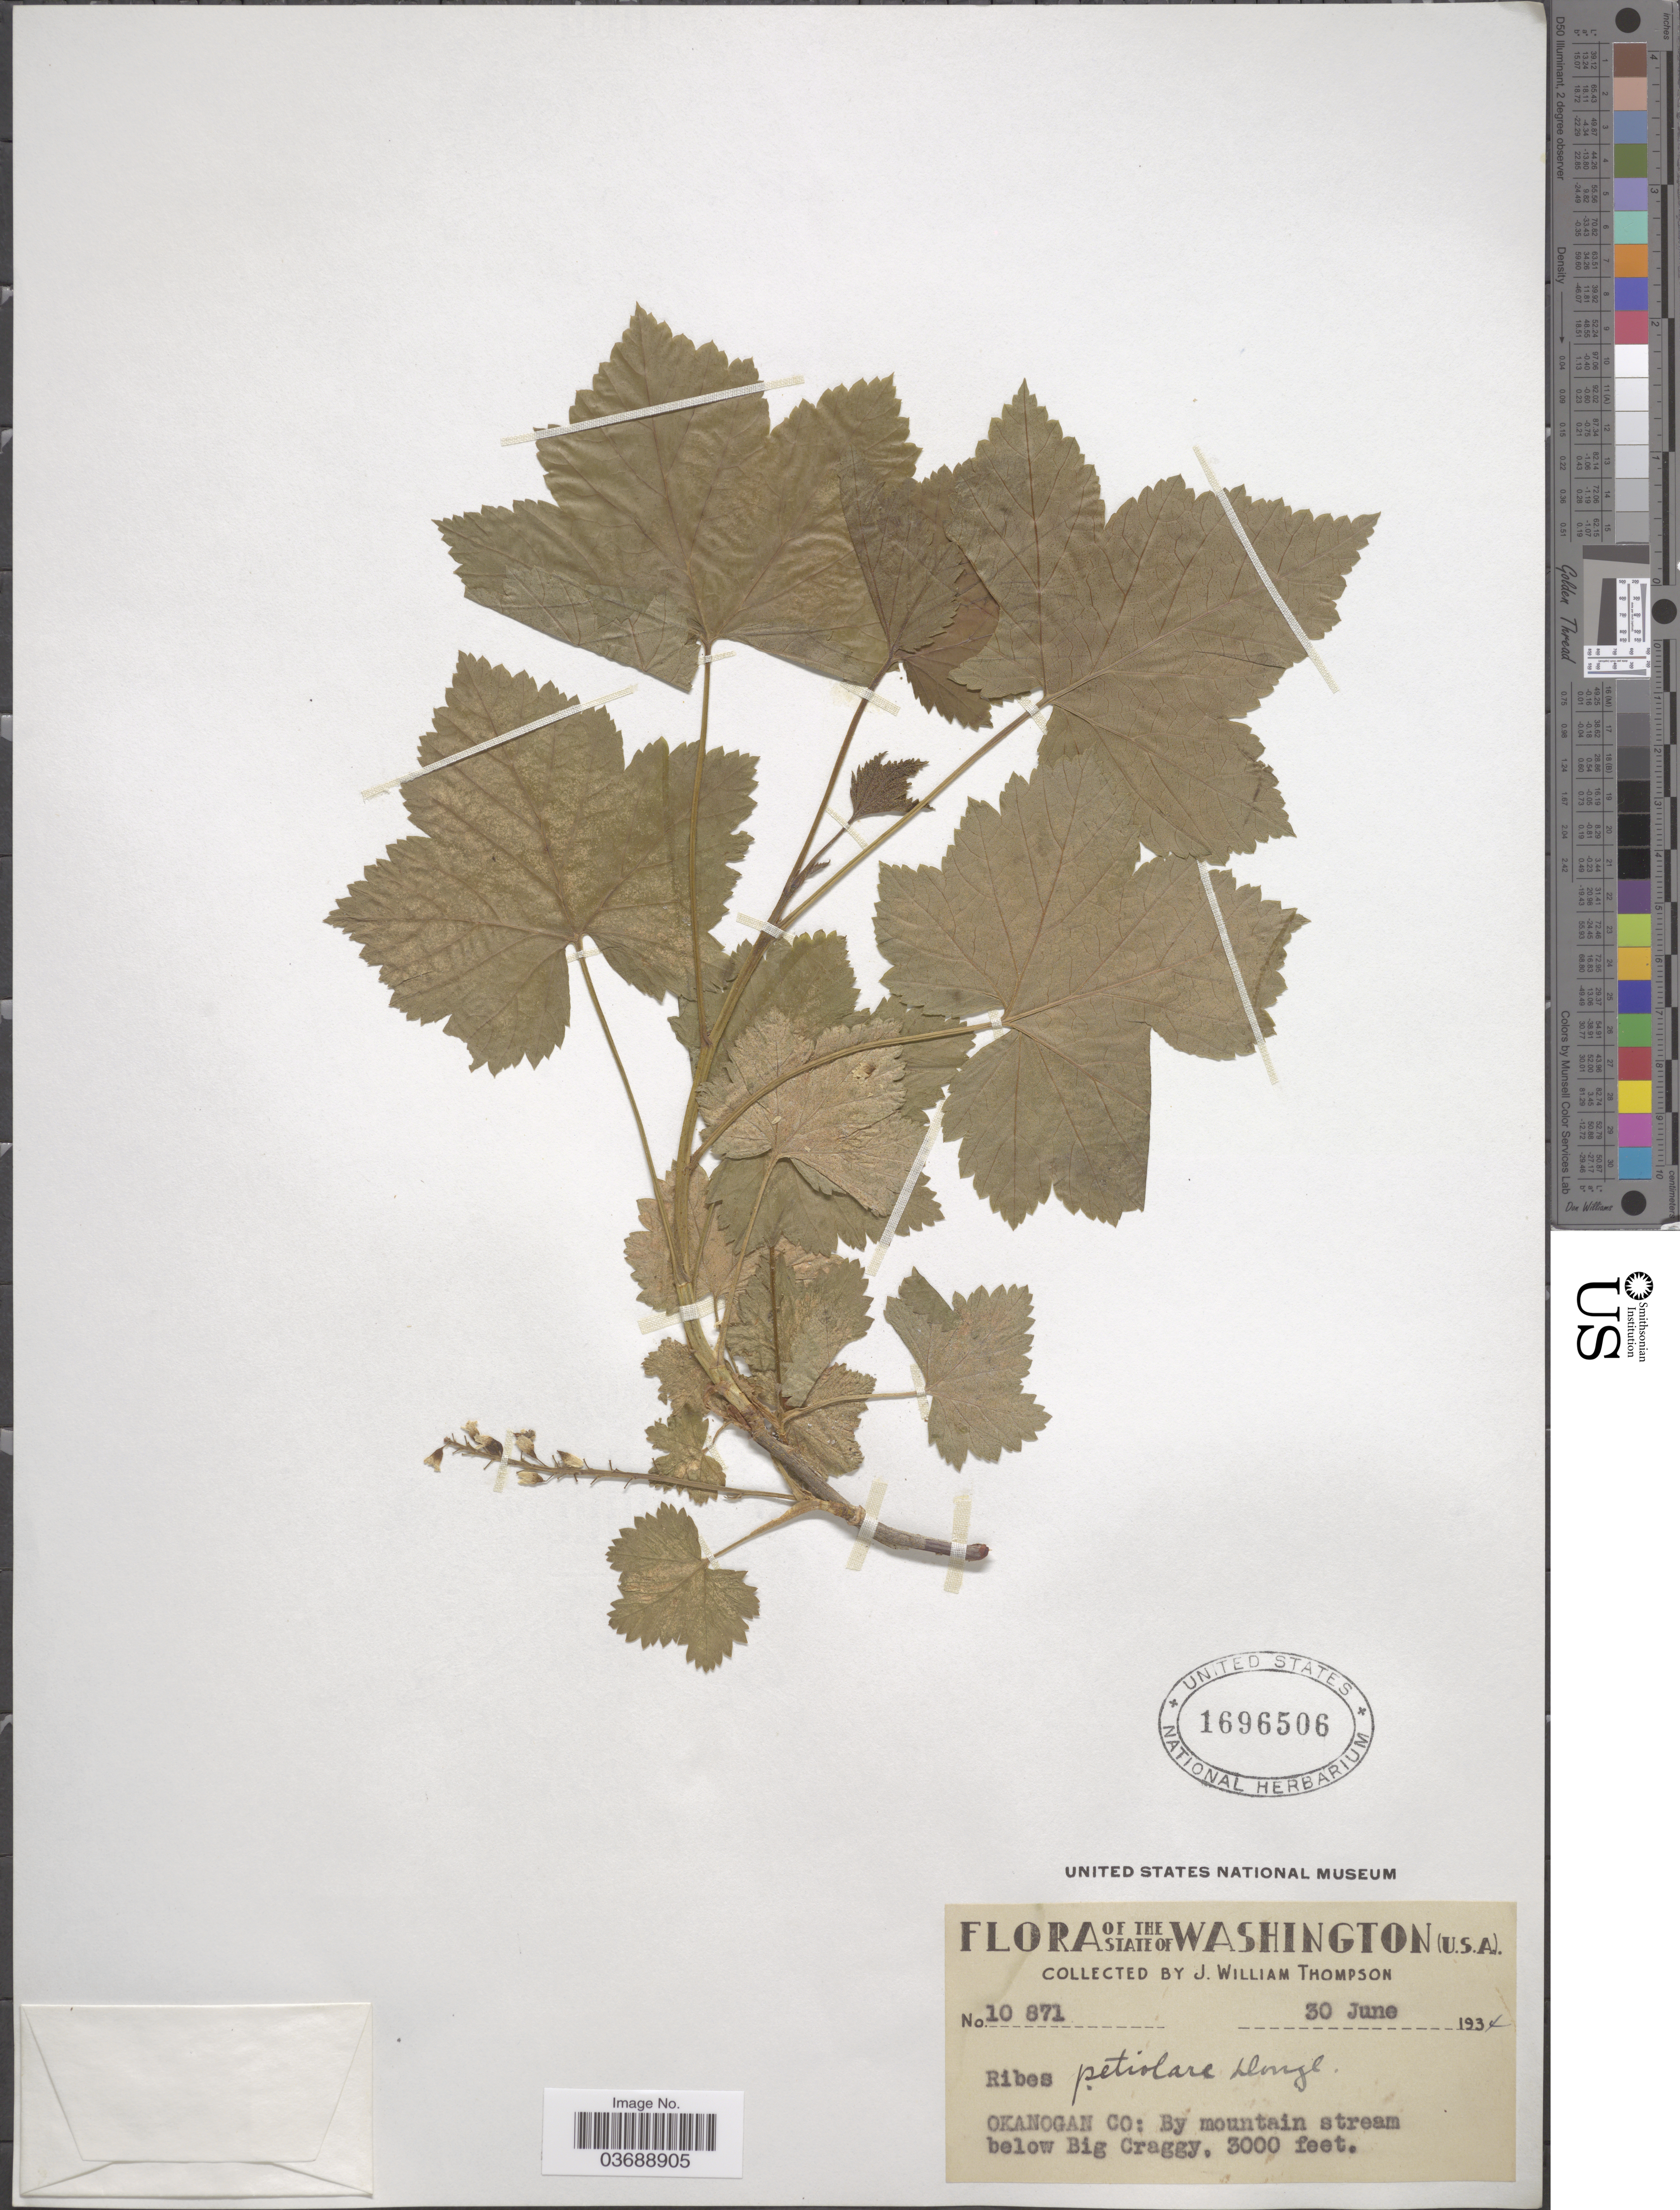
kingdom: Plantae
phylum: Tracheophyta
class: Magnoliopsida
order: Saxifragales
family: Grossulariaceae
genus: Ribes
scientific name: Ribes petiolare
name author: Douglas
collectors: J. W. Thompson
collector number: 10871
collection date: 1934-06-30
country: United States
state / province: Washington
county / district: Okanogan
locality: Okanogan Co: By mountain stream below Big Craggy.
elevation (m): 914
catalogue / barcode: US 1696506